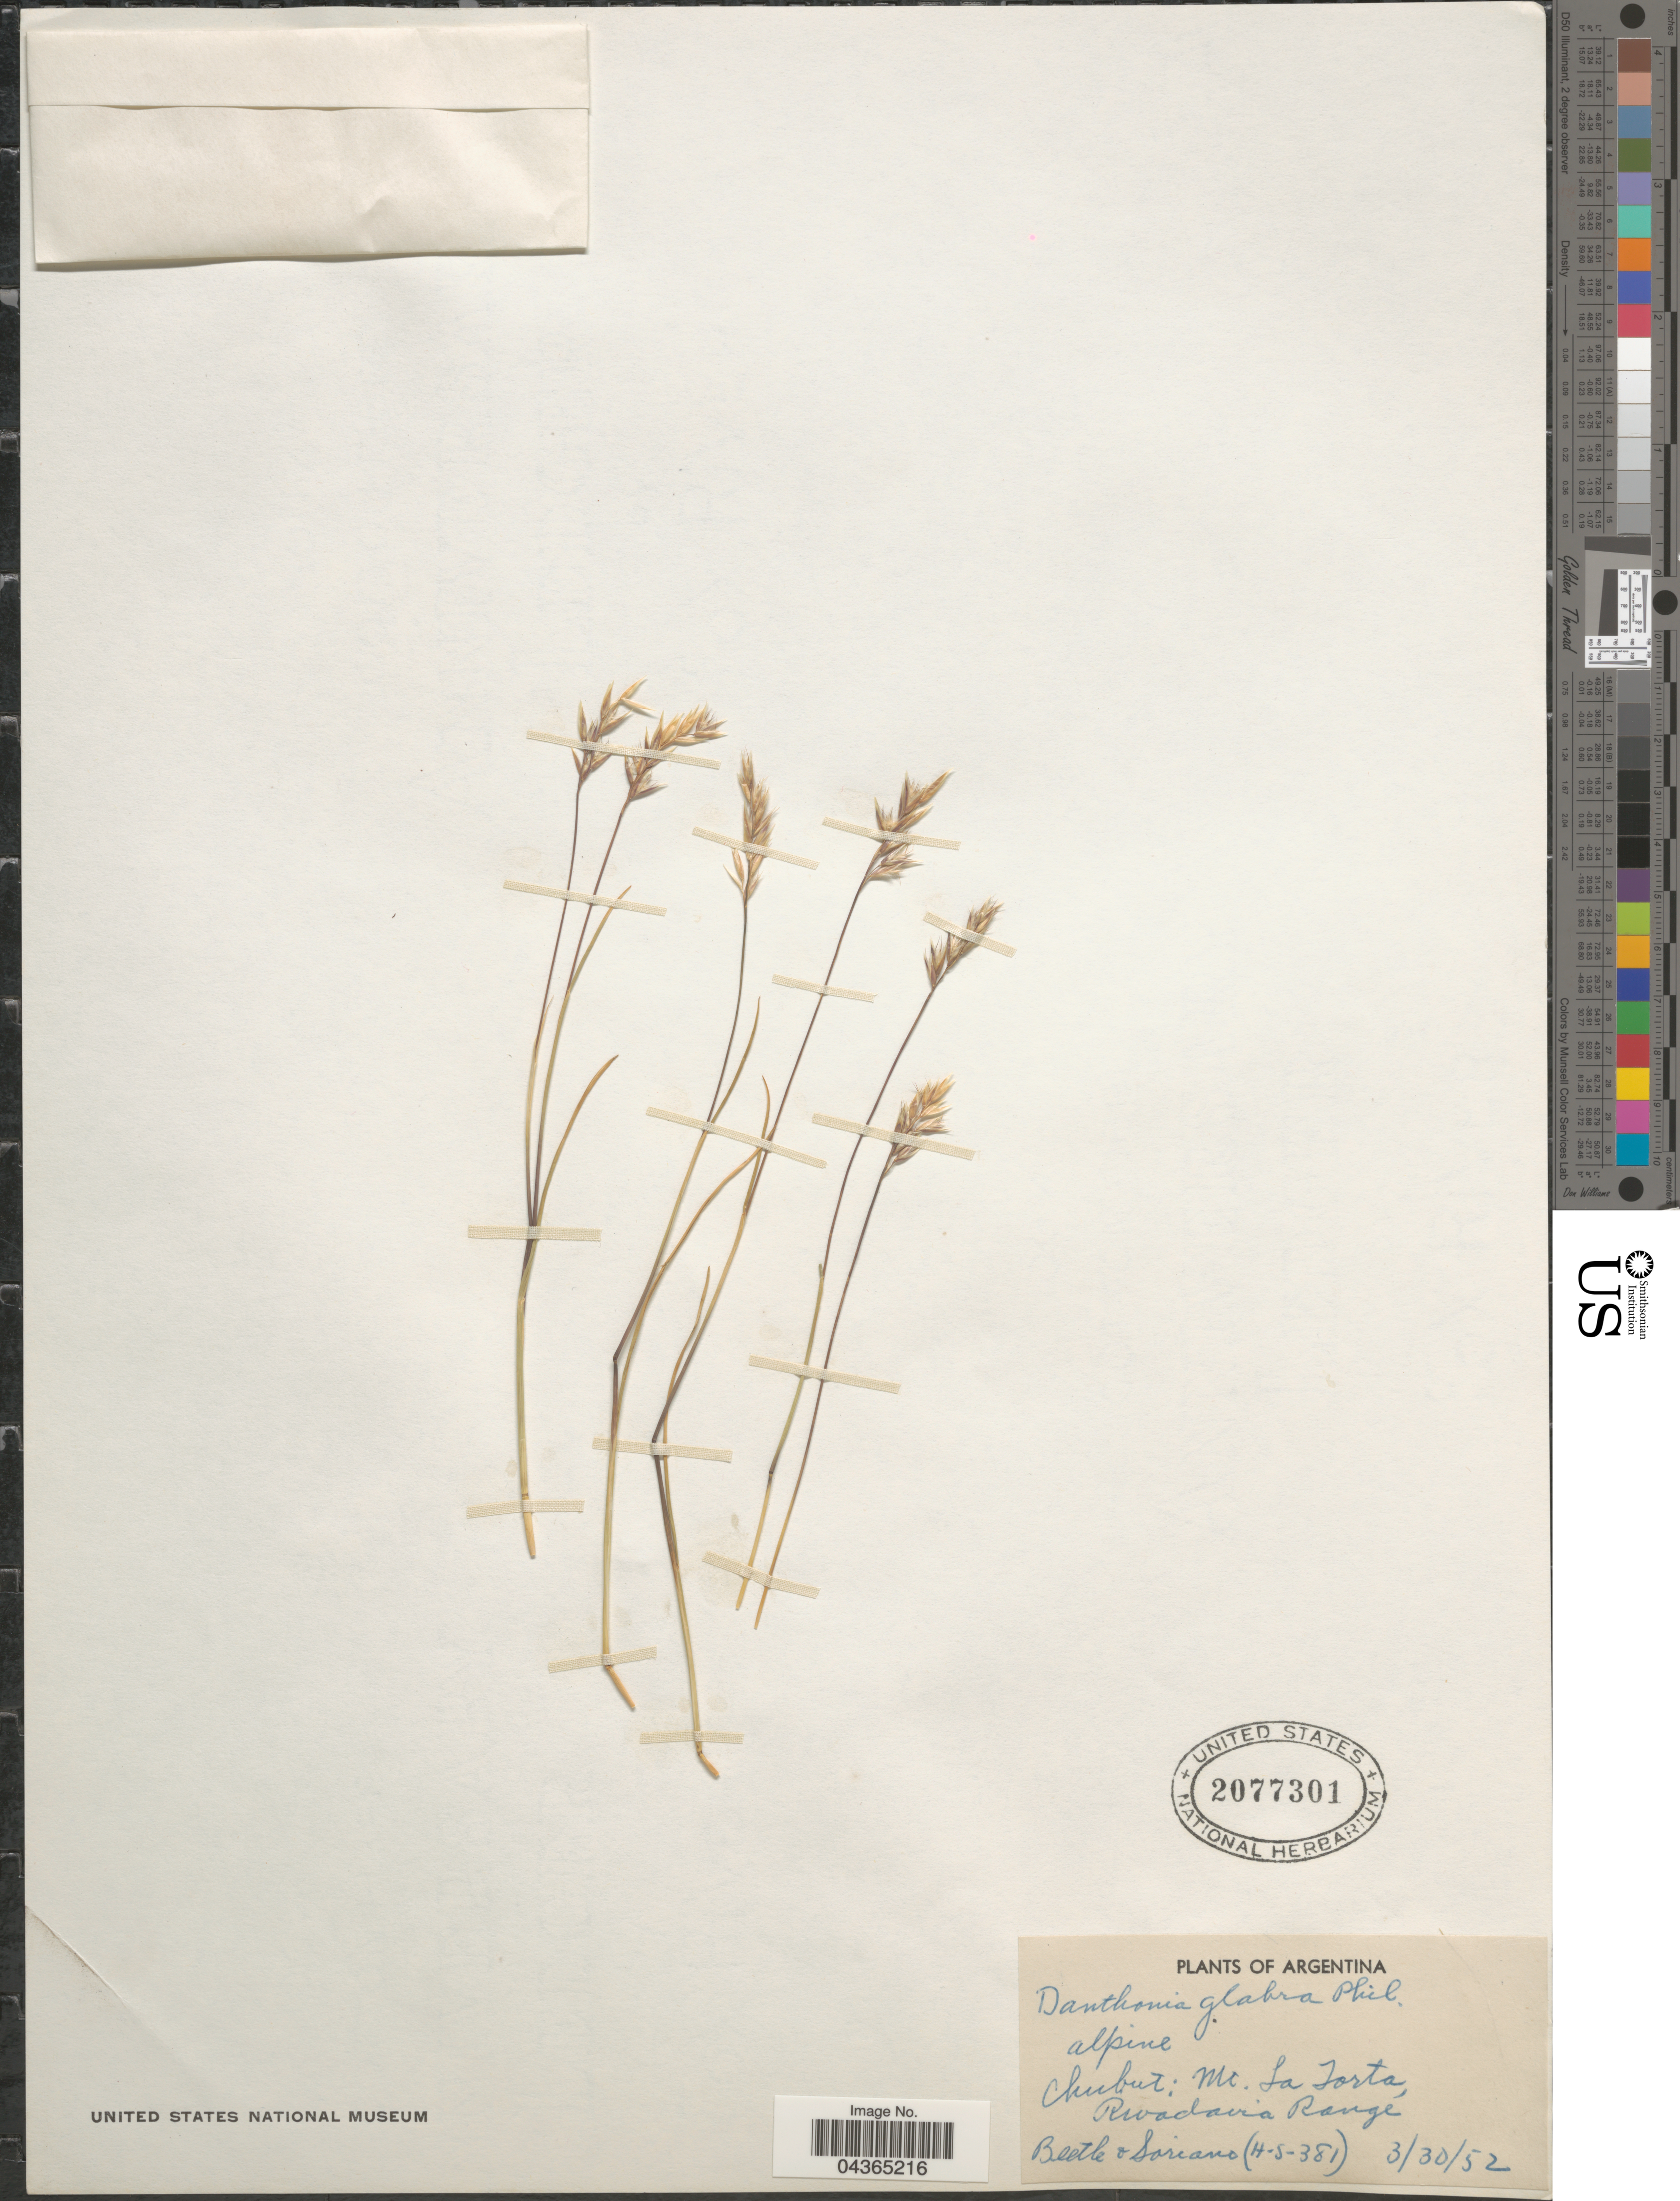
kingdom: Plantae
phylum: Tracheophyta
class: Liliopsida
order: Poales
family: Poaceae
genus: Rytidosperma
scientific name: Rytidosperma violaceum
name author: (É. Desv.) Nicora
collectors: Beetle & -. Soriano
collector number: H-S-381*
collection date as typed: Transcribed d/m/y: 30/3/52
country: Argentina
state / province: Chubut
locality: Mt. La Torta, Rivadavia Range.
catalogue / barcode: US 2077301